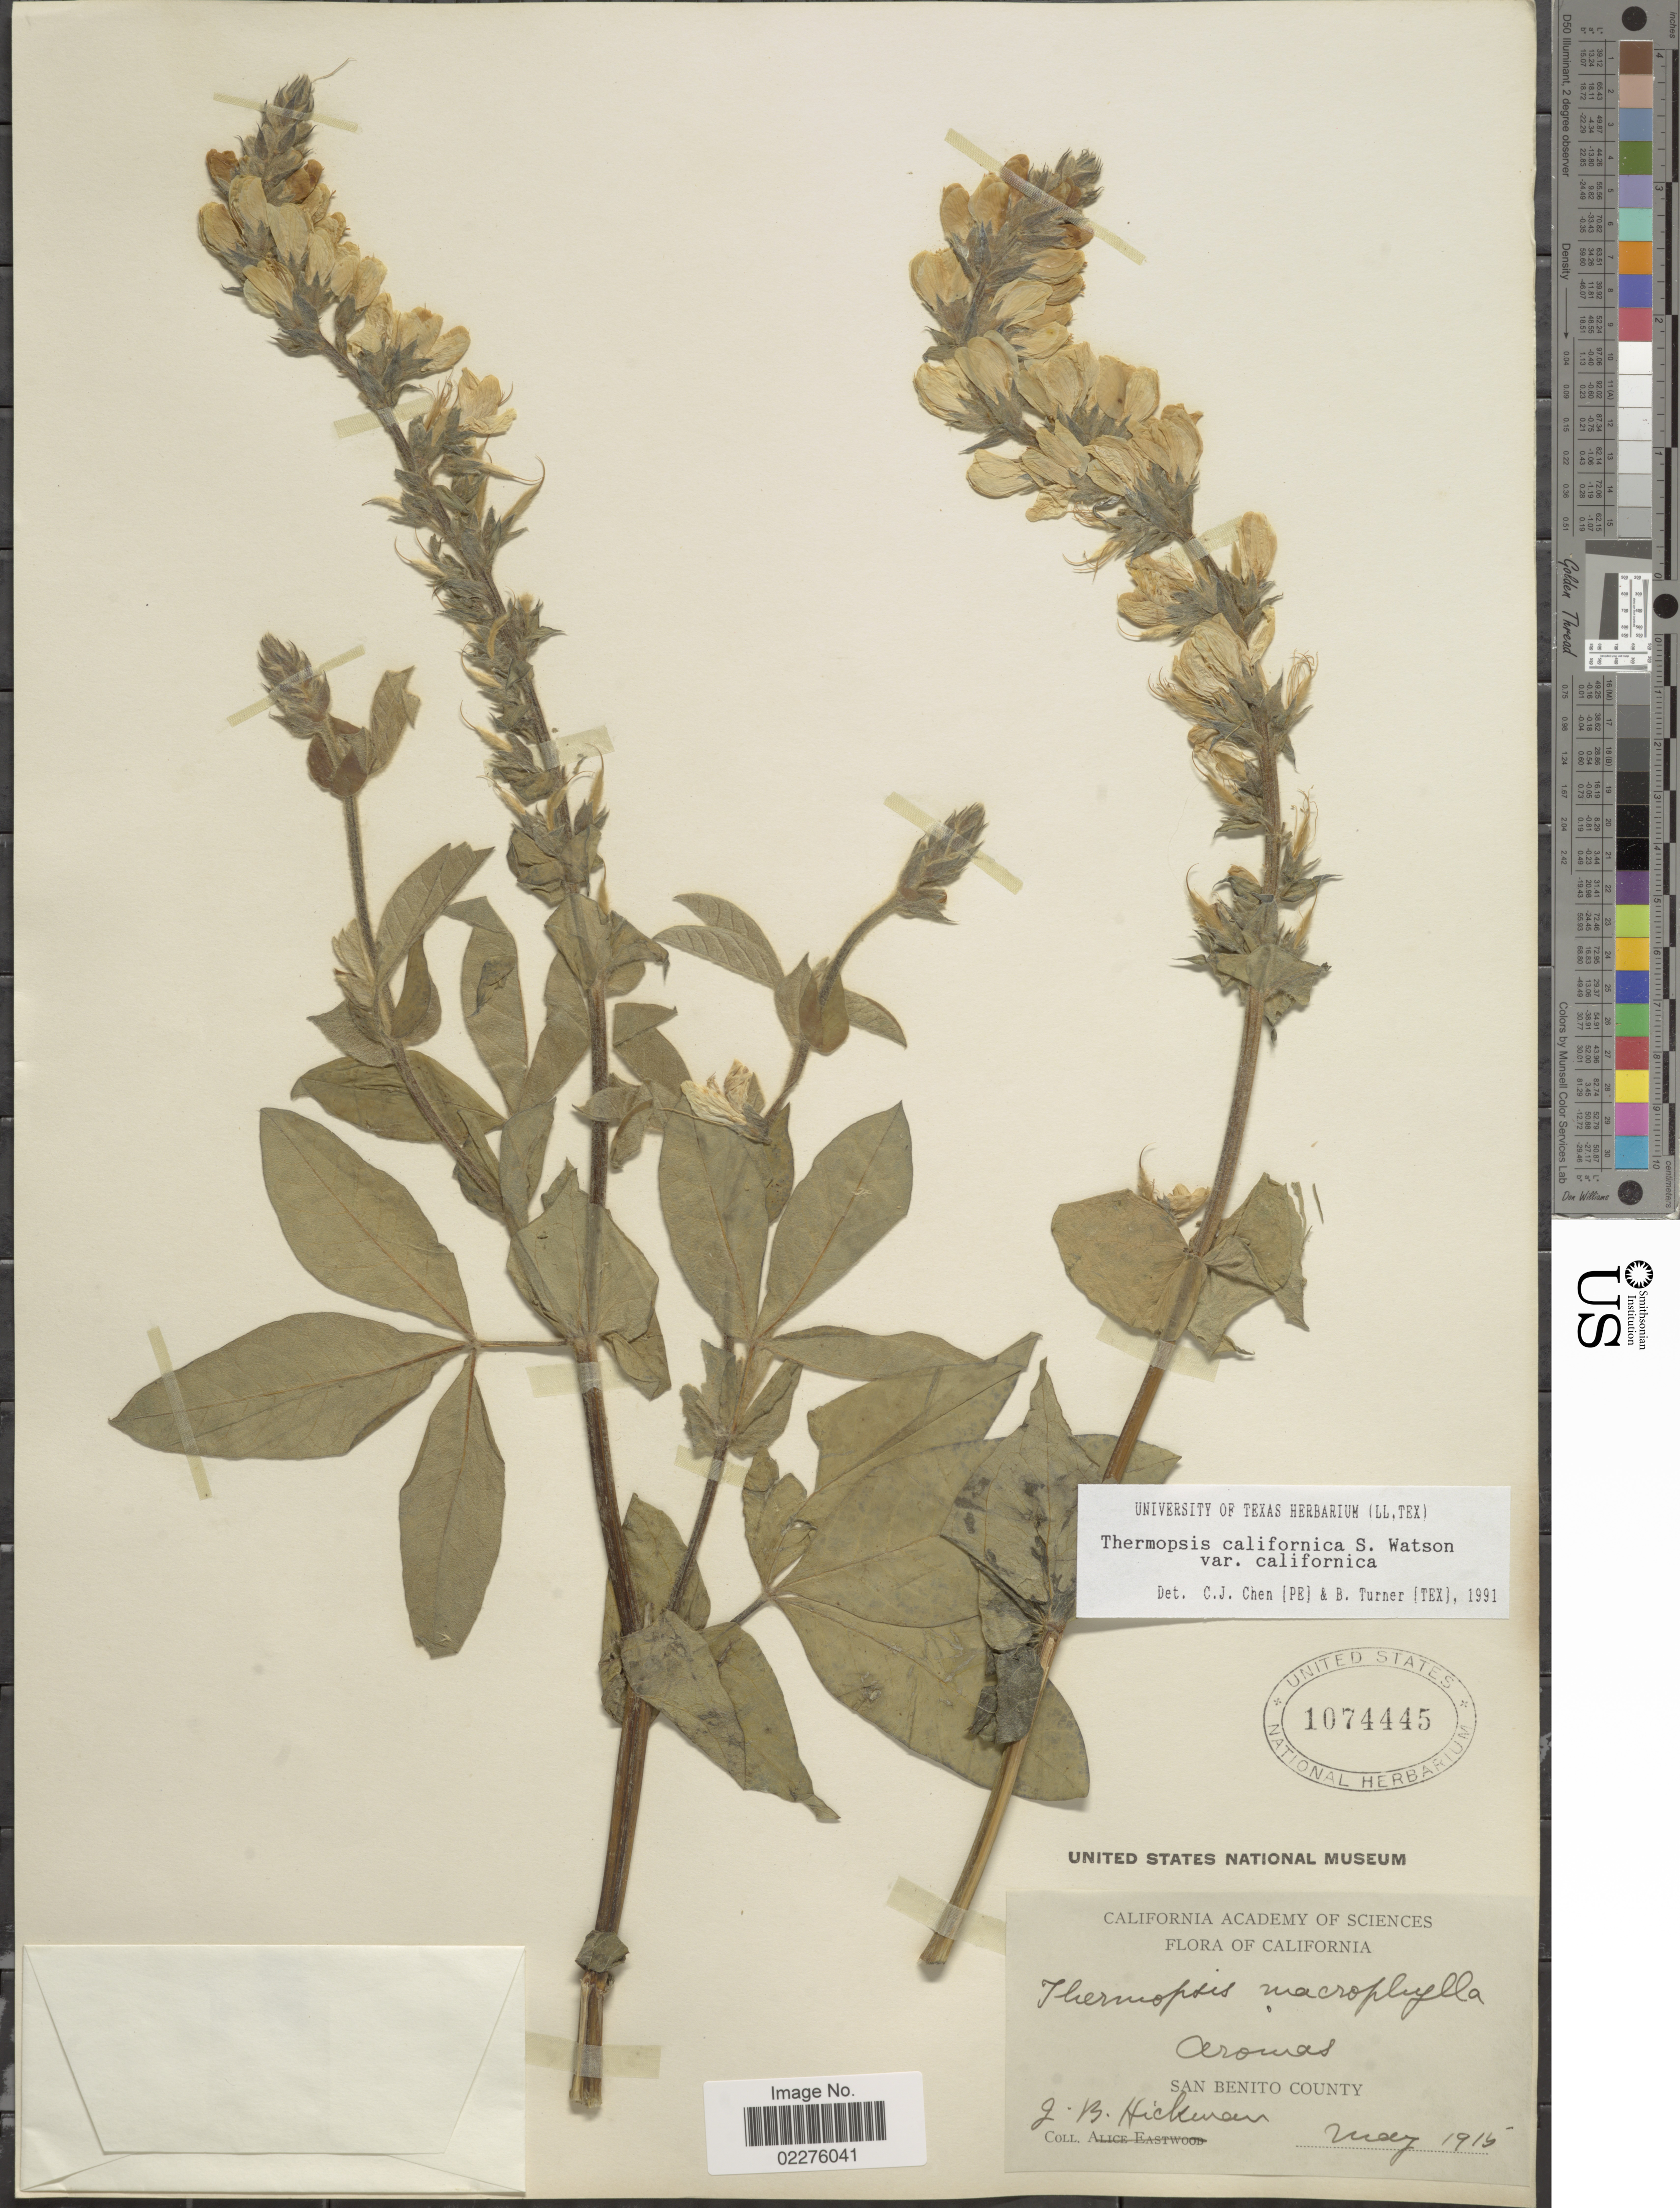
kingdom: Plantae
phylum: Tracheophyta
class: Magnoliopsida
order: Fabales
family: Fabaceae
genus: Thermopsis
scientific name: Thermopsis californica var. californica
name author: S. Watson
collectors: J. Hickman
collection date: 1915-05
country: United States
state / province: California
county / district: San Benito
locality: Aromas, San Benito County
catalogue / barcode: US 1074445